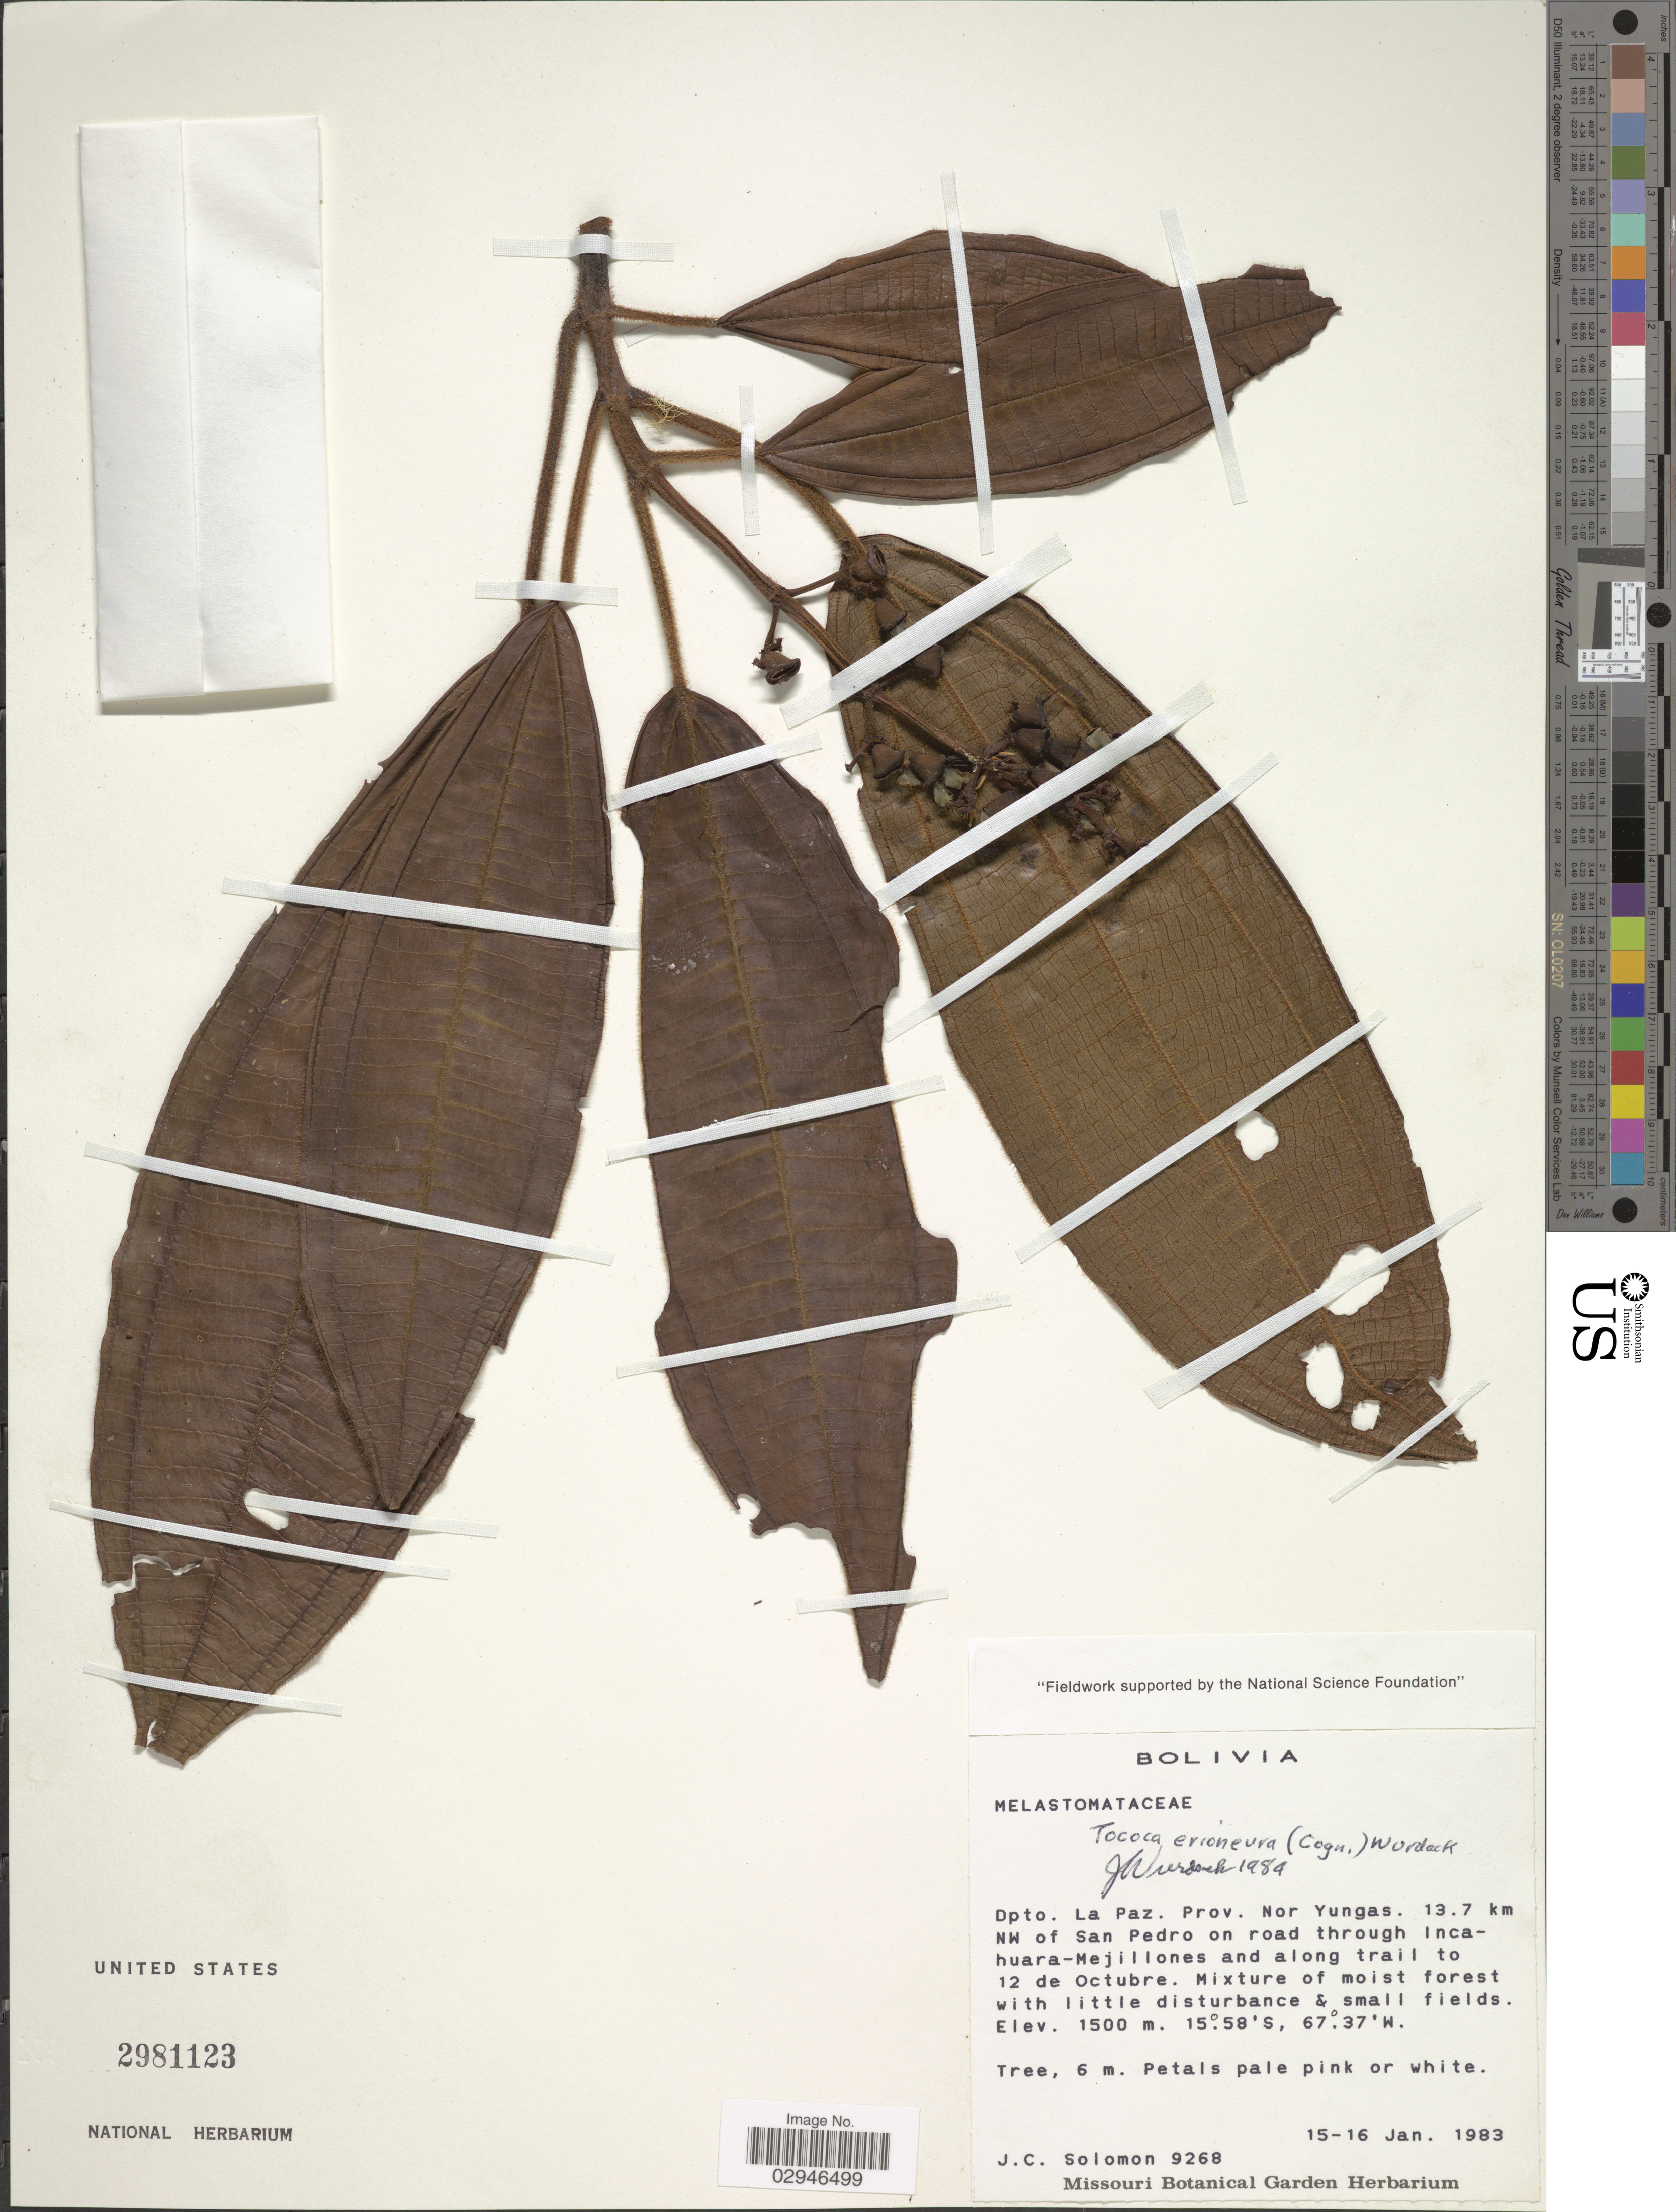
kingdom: Plantae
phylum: Tracheophyta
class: Magnoliopsida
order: Myrtales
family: Melastomataceae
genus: Tococa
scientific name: Tococa erioneura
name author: (Cogn.) Wurdack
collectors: J. C. Solomon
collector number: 9268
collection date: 1983-01-15/1983-01-16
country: Bolivia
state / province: La Paz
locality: Dpto. La Paz, Prov. Nor Yungas, 13.7 km NW of San Pedro on road through Incahuara-Mejillones and along trail to 12 de Octubre.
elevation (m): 1500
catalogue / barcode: US 2981123